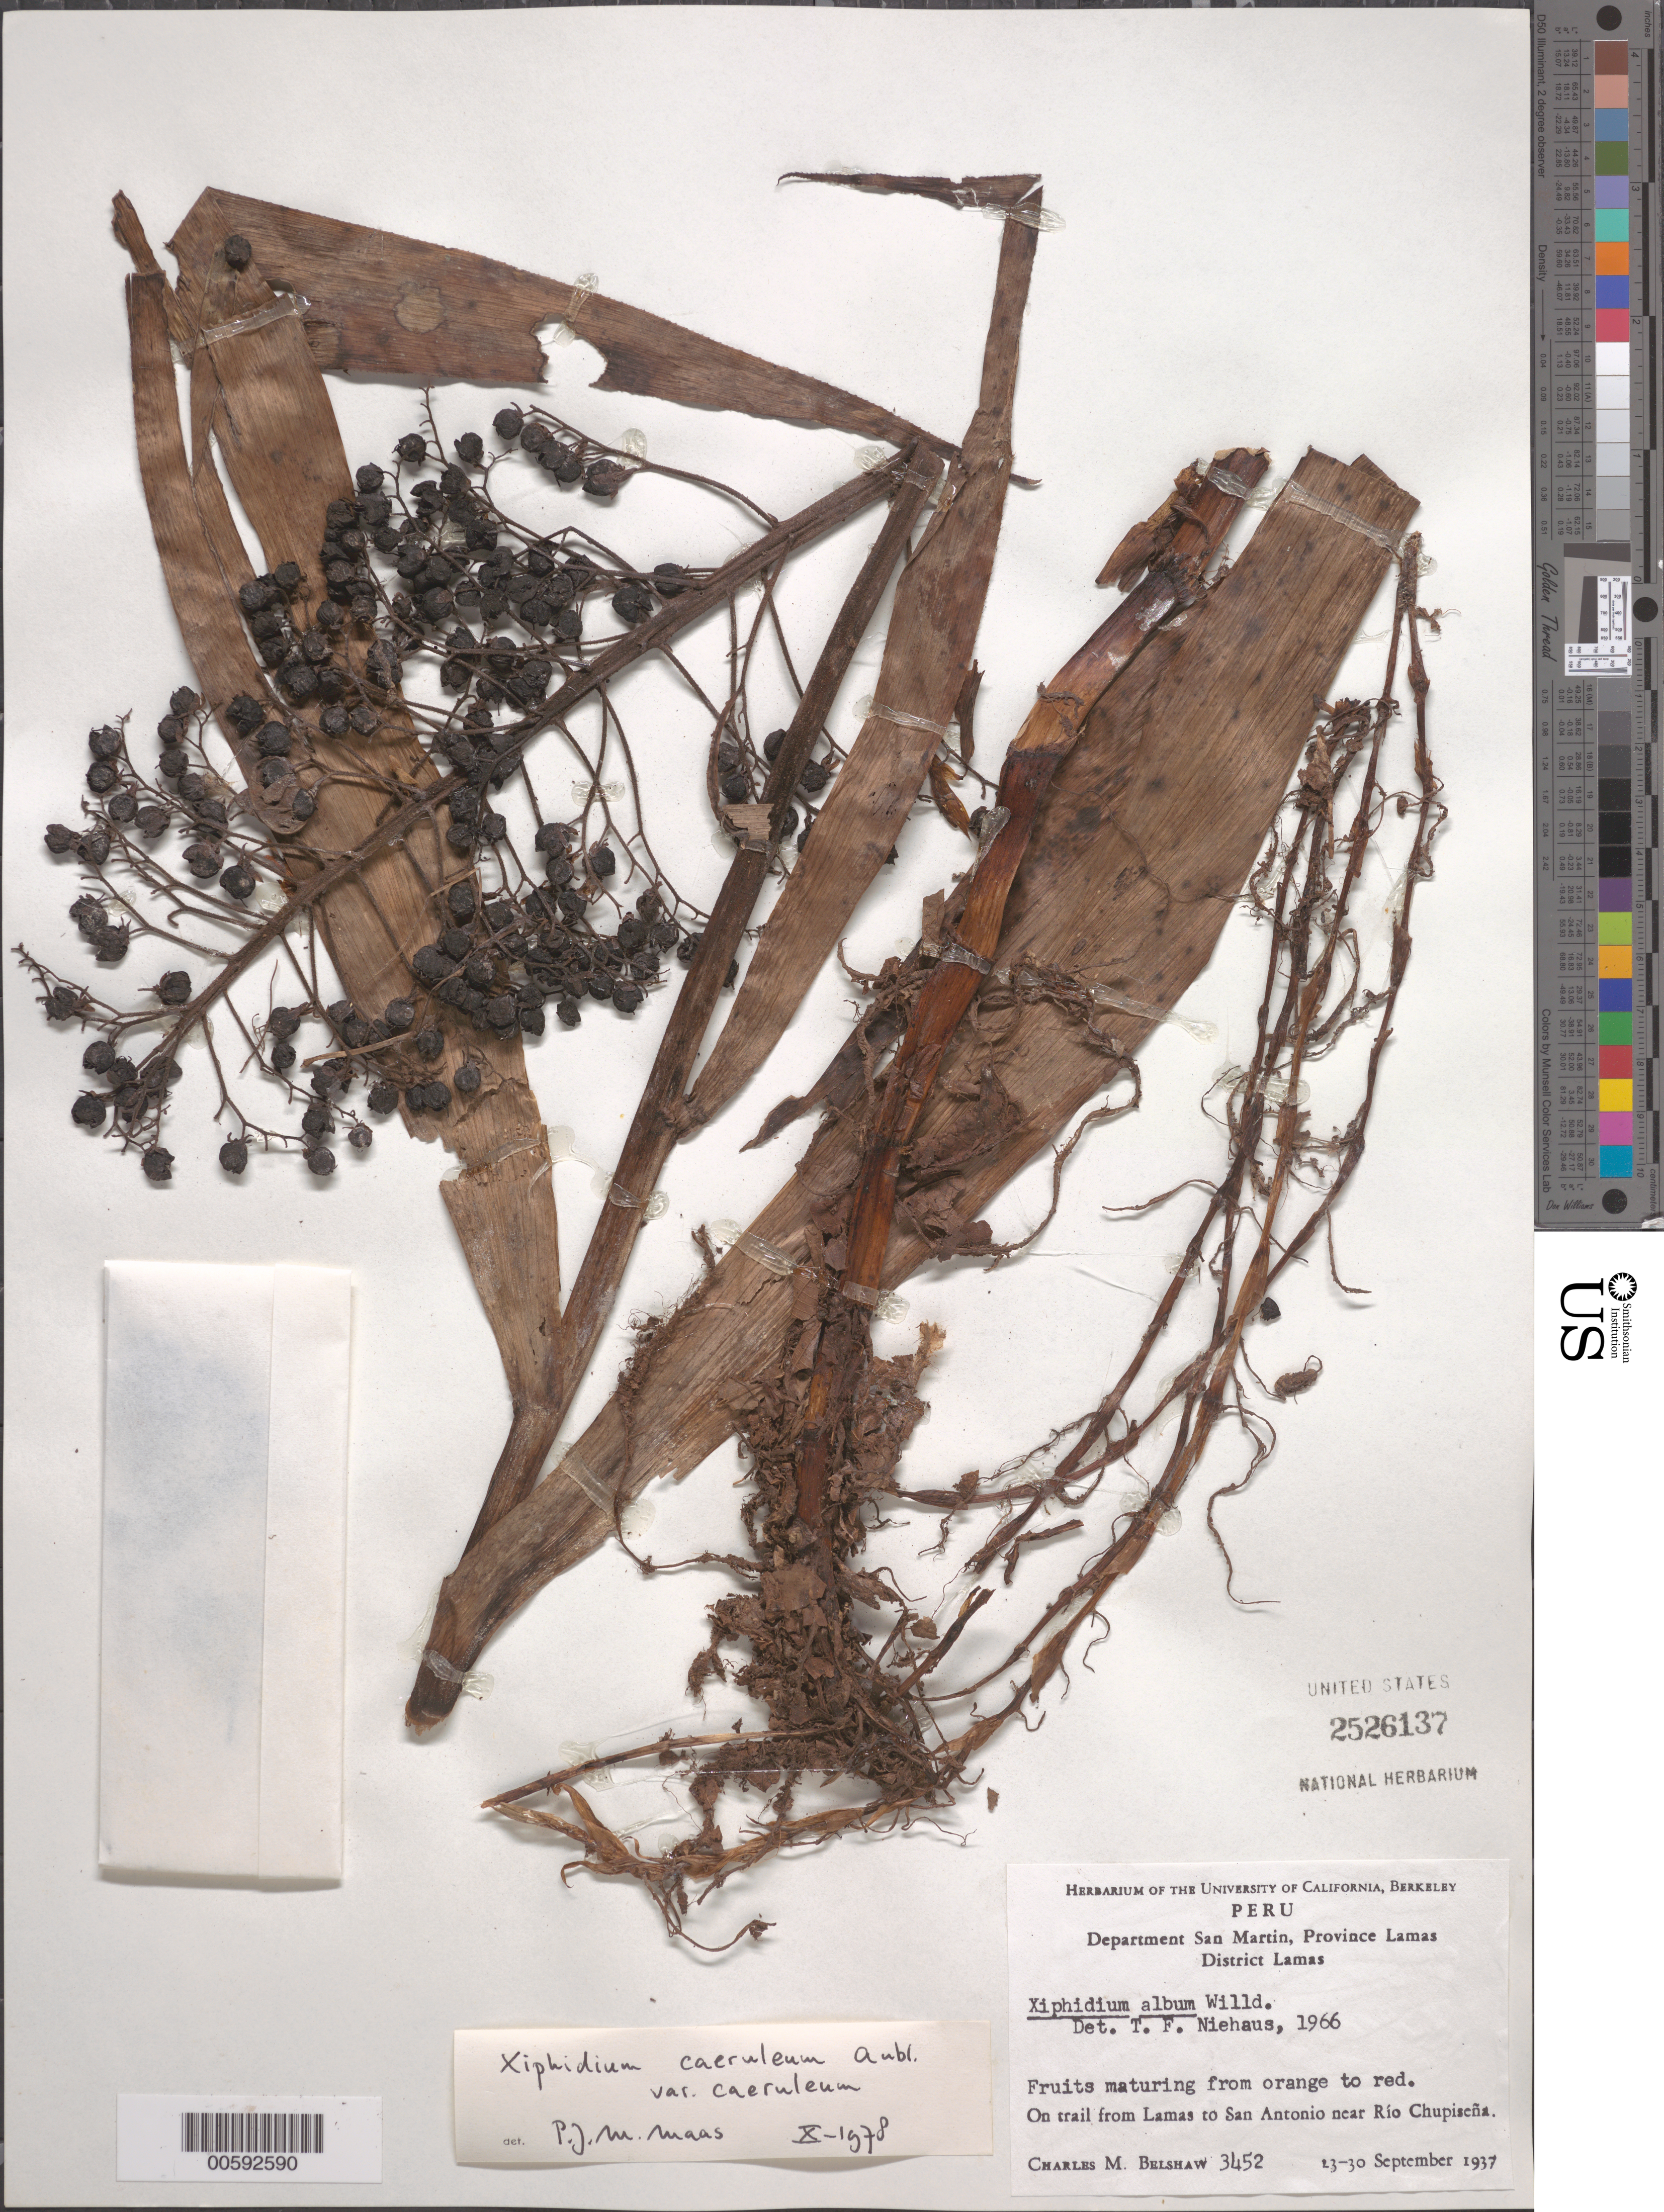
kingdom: Plantae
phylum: Tracheophyta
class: Liliopsida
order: Commelinales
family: Haemodoraceae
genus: Xiphidium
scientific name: Xiphidium caeruleum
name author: Aubl.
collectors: C. Shaw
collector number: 3452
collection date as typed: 23 Sep 1937 to 30 Sep 1937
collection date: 1937-09-23/1937-09-30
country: Peru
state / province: San Martín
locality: From Lamas to San Antonia near Rio Chupisena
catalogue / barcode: US 2526137